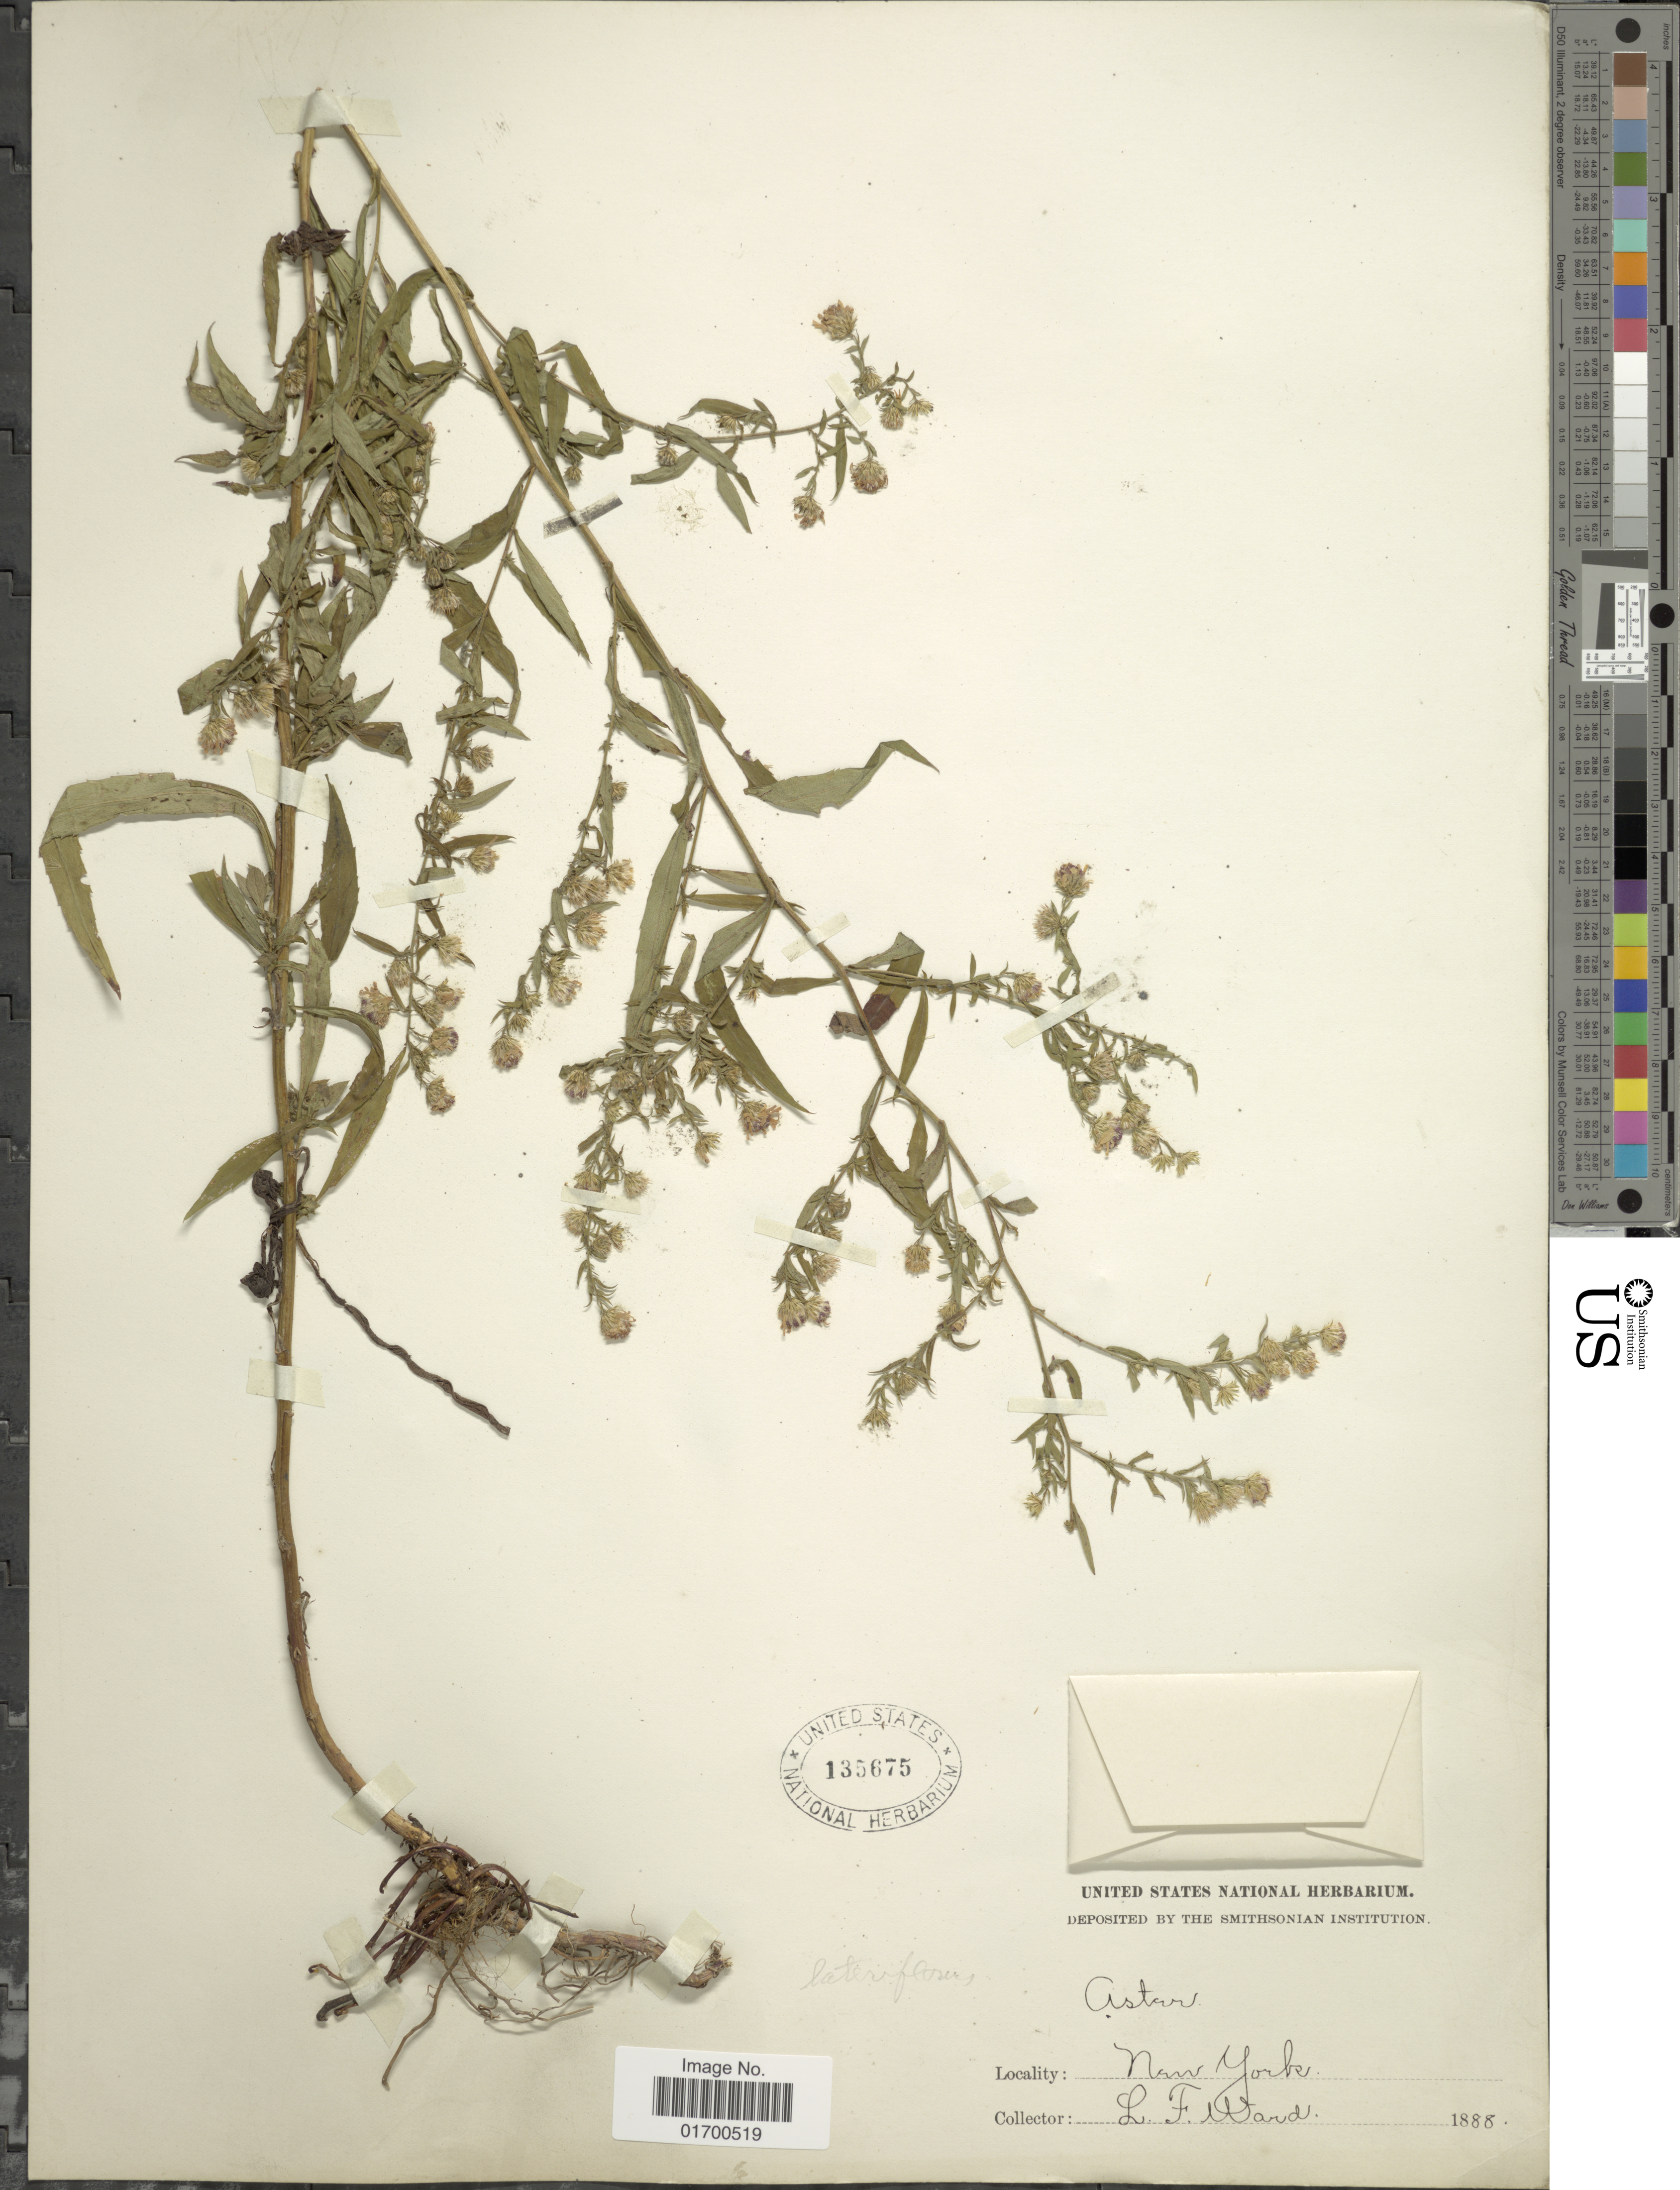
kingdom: Plantae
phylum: Tracheophyta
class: Magnoliopsida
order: Asterales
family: Asteraceae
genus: Symphyotrichum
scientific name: Symphyotrichum lateriflorum var. hirsuticaule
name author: (DC.) G.L. Nesom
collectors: L. Ward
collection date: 1888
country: United States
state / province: New York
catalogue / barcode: US 135675